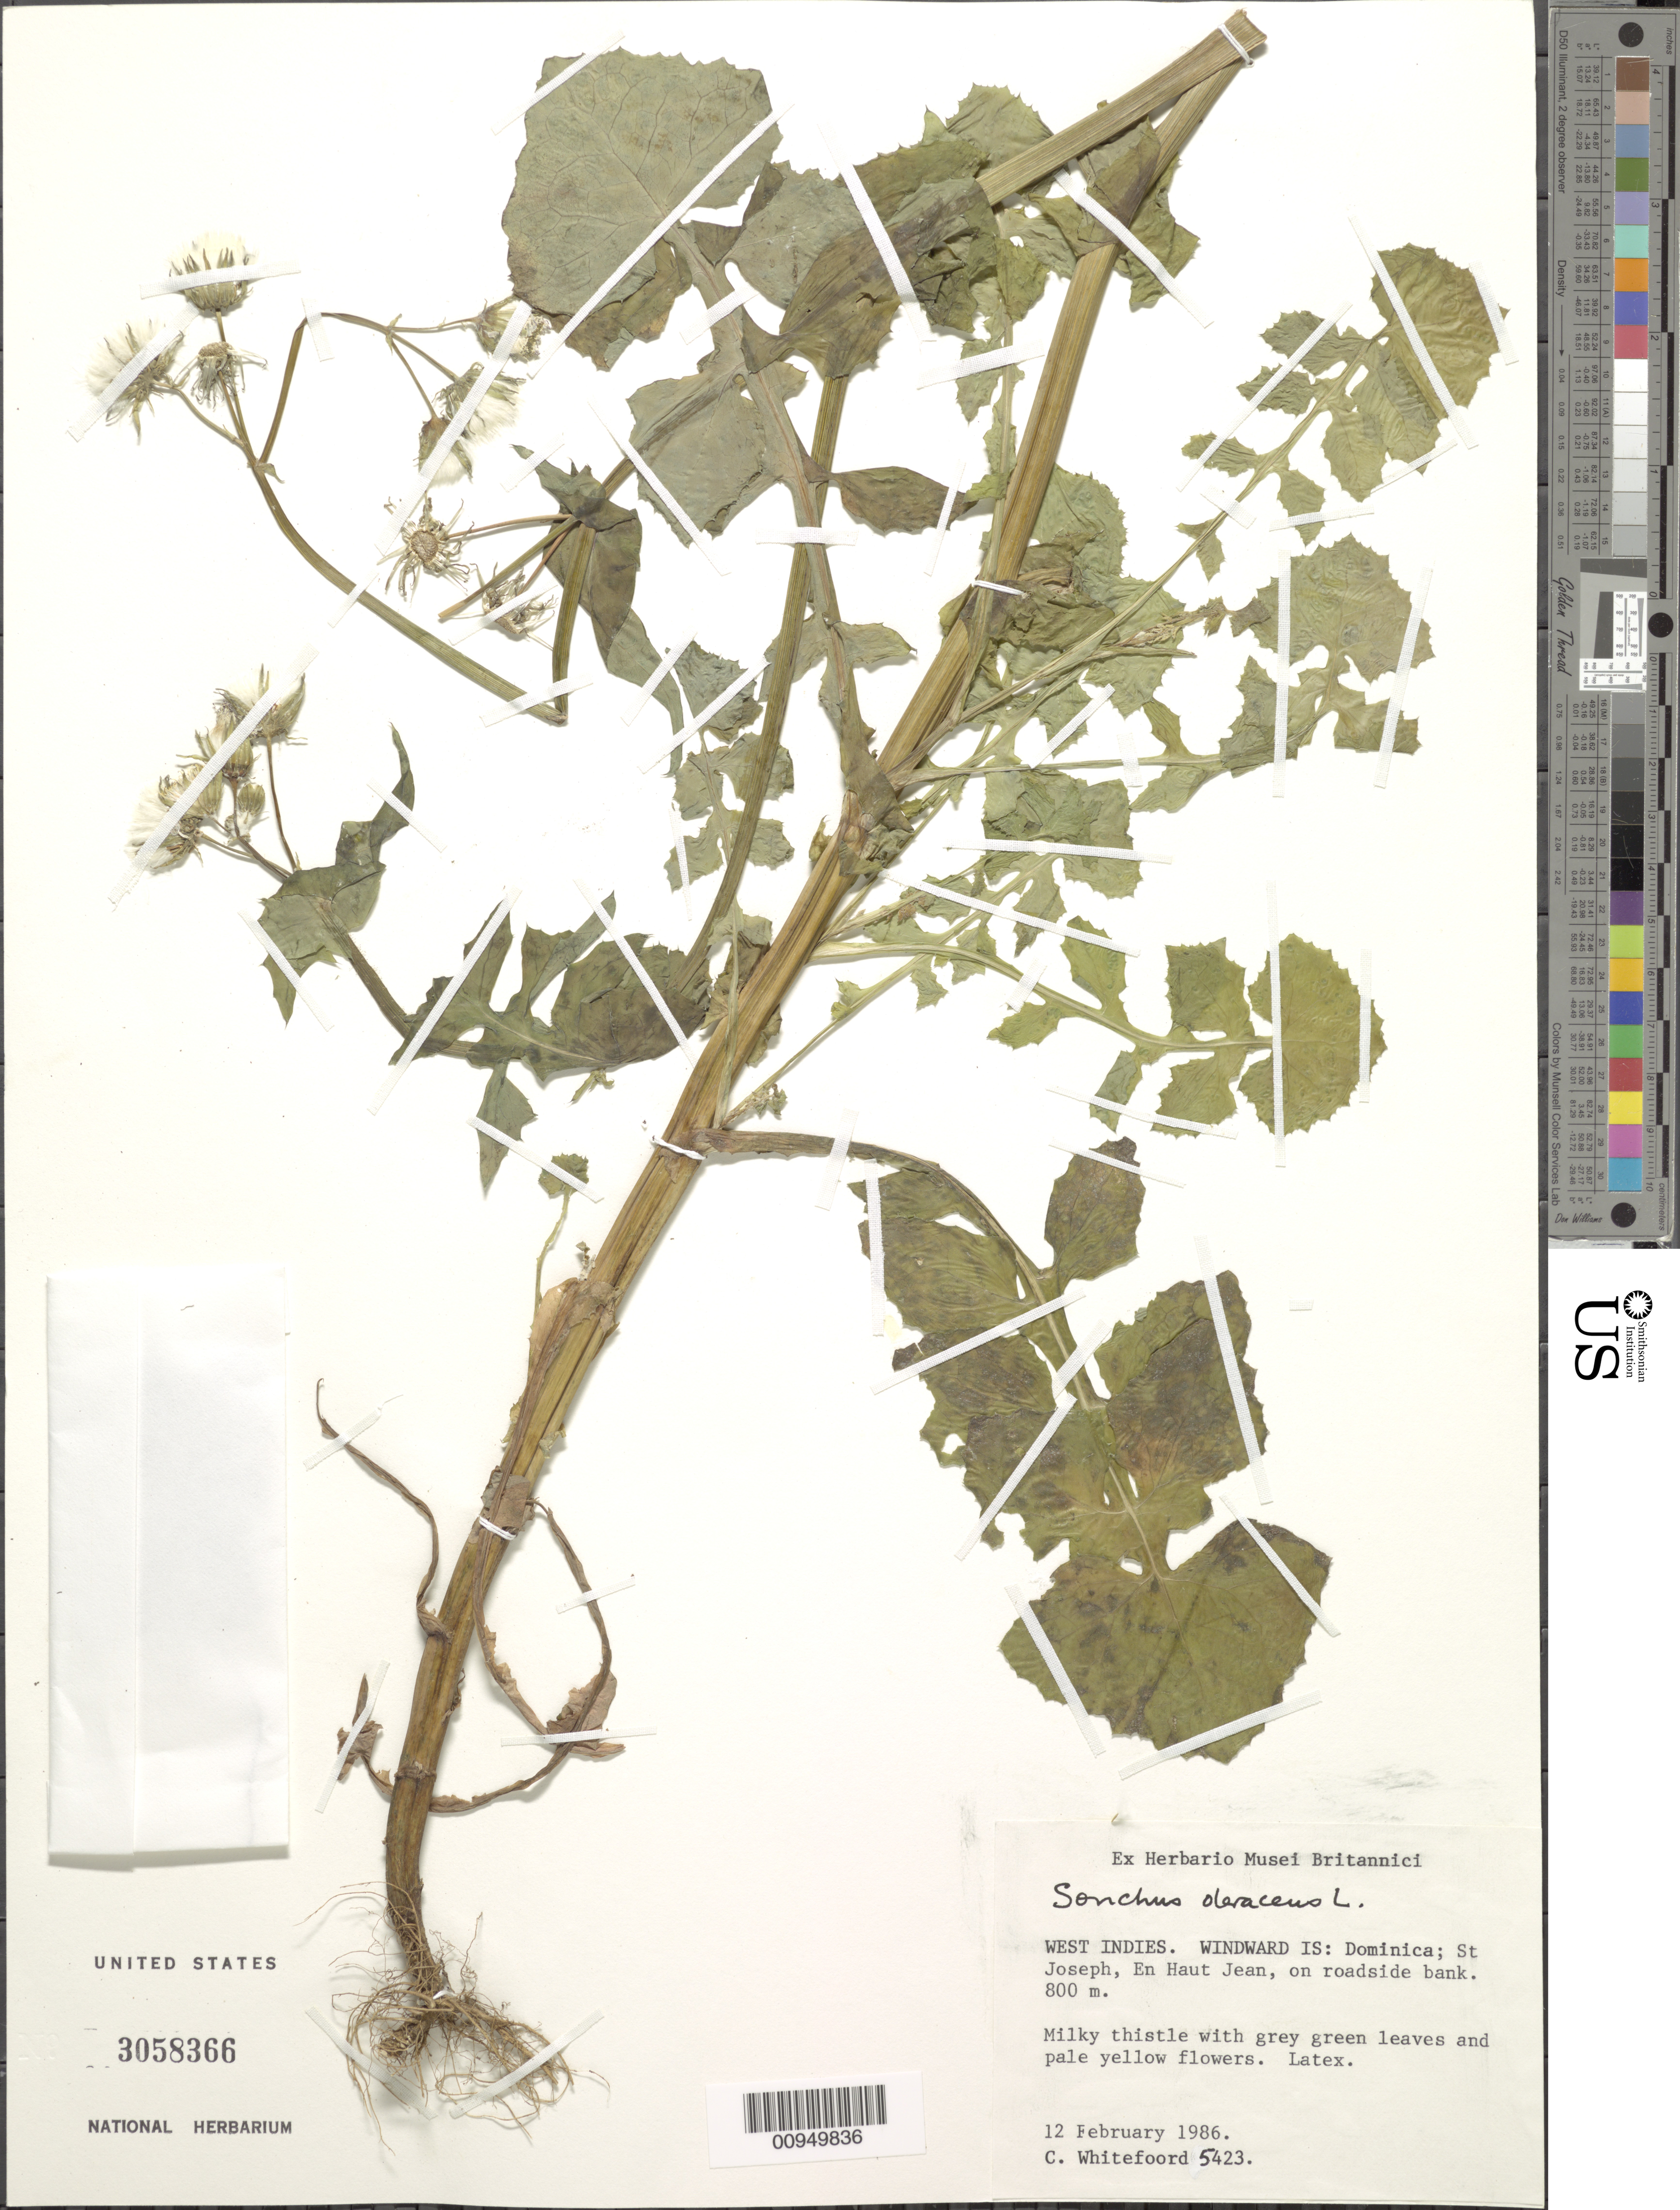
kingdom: Plantae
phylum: Tracheophyta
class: Magnoliopsida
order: Asterales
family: Asteraceae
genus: Sonchus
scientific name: Sonchus oleraceus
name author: L.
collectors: C. Whitefoord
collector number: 5423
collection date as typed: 12 Feb 1986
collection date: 1986-02-12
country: Dominica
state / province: St. Joseph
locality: En Haut Jean, roadside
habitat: Roadside bank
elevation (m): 800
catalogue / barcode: US 3058366